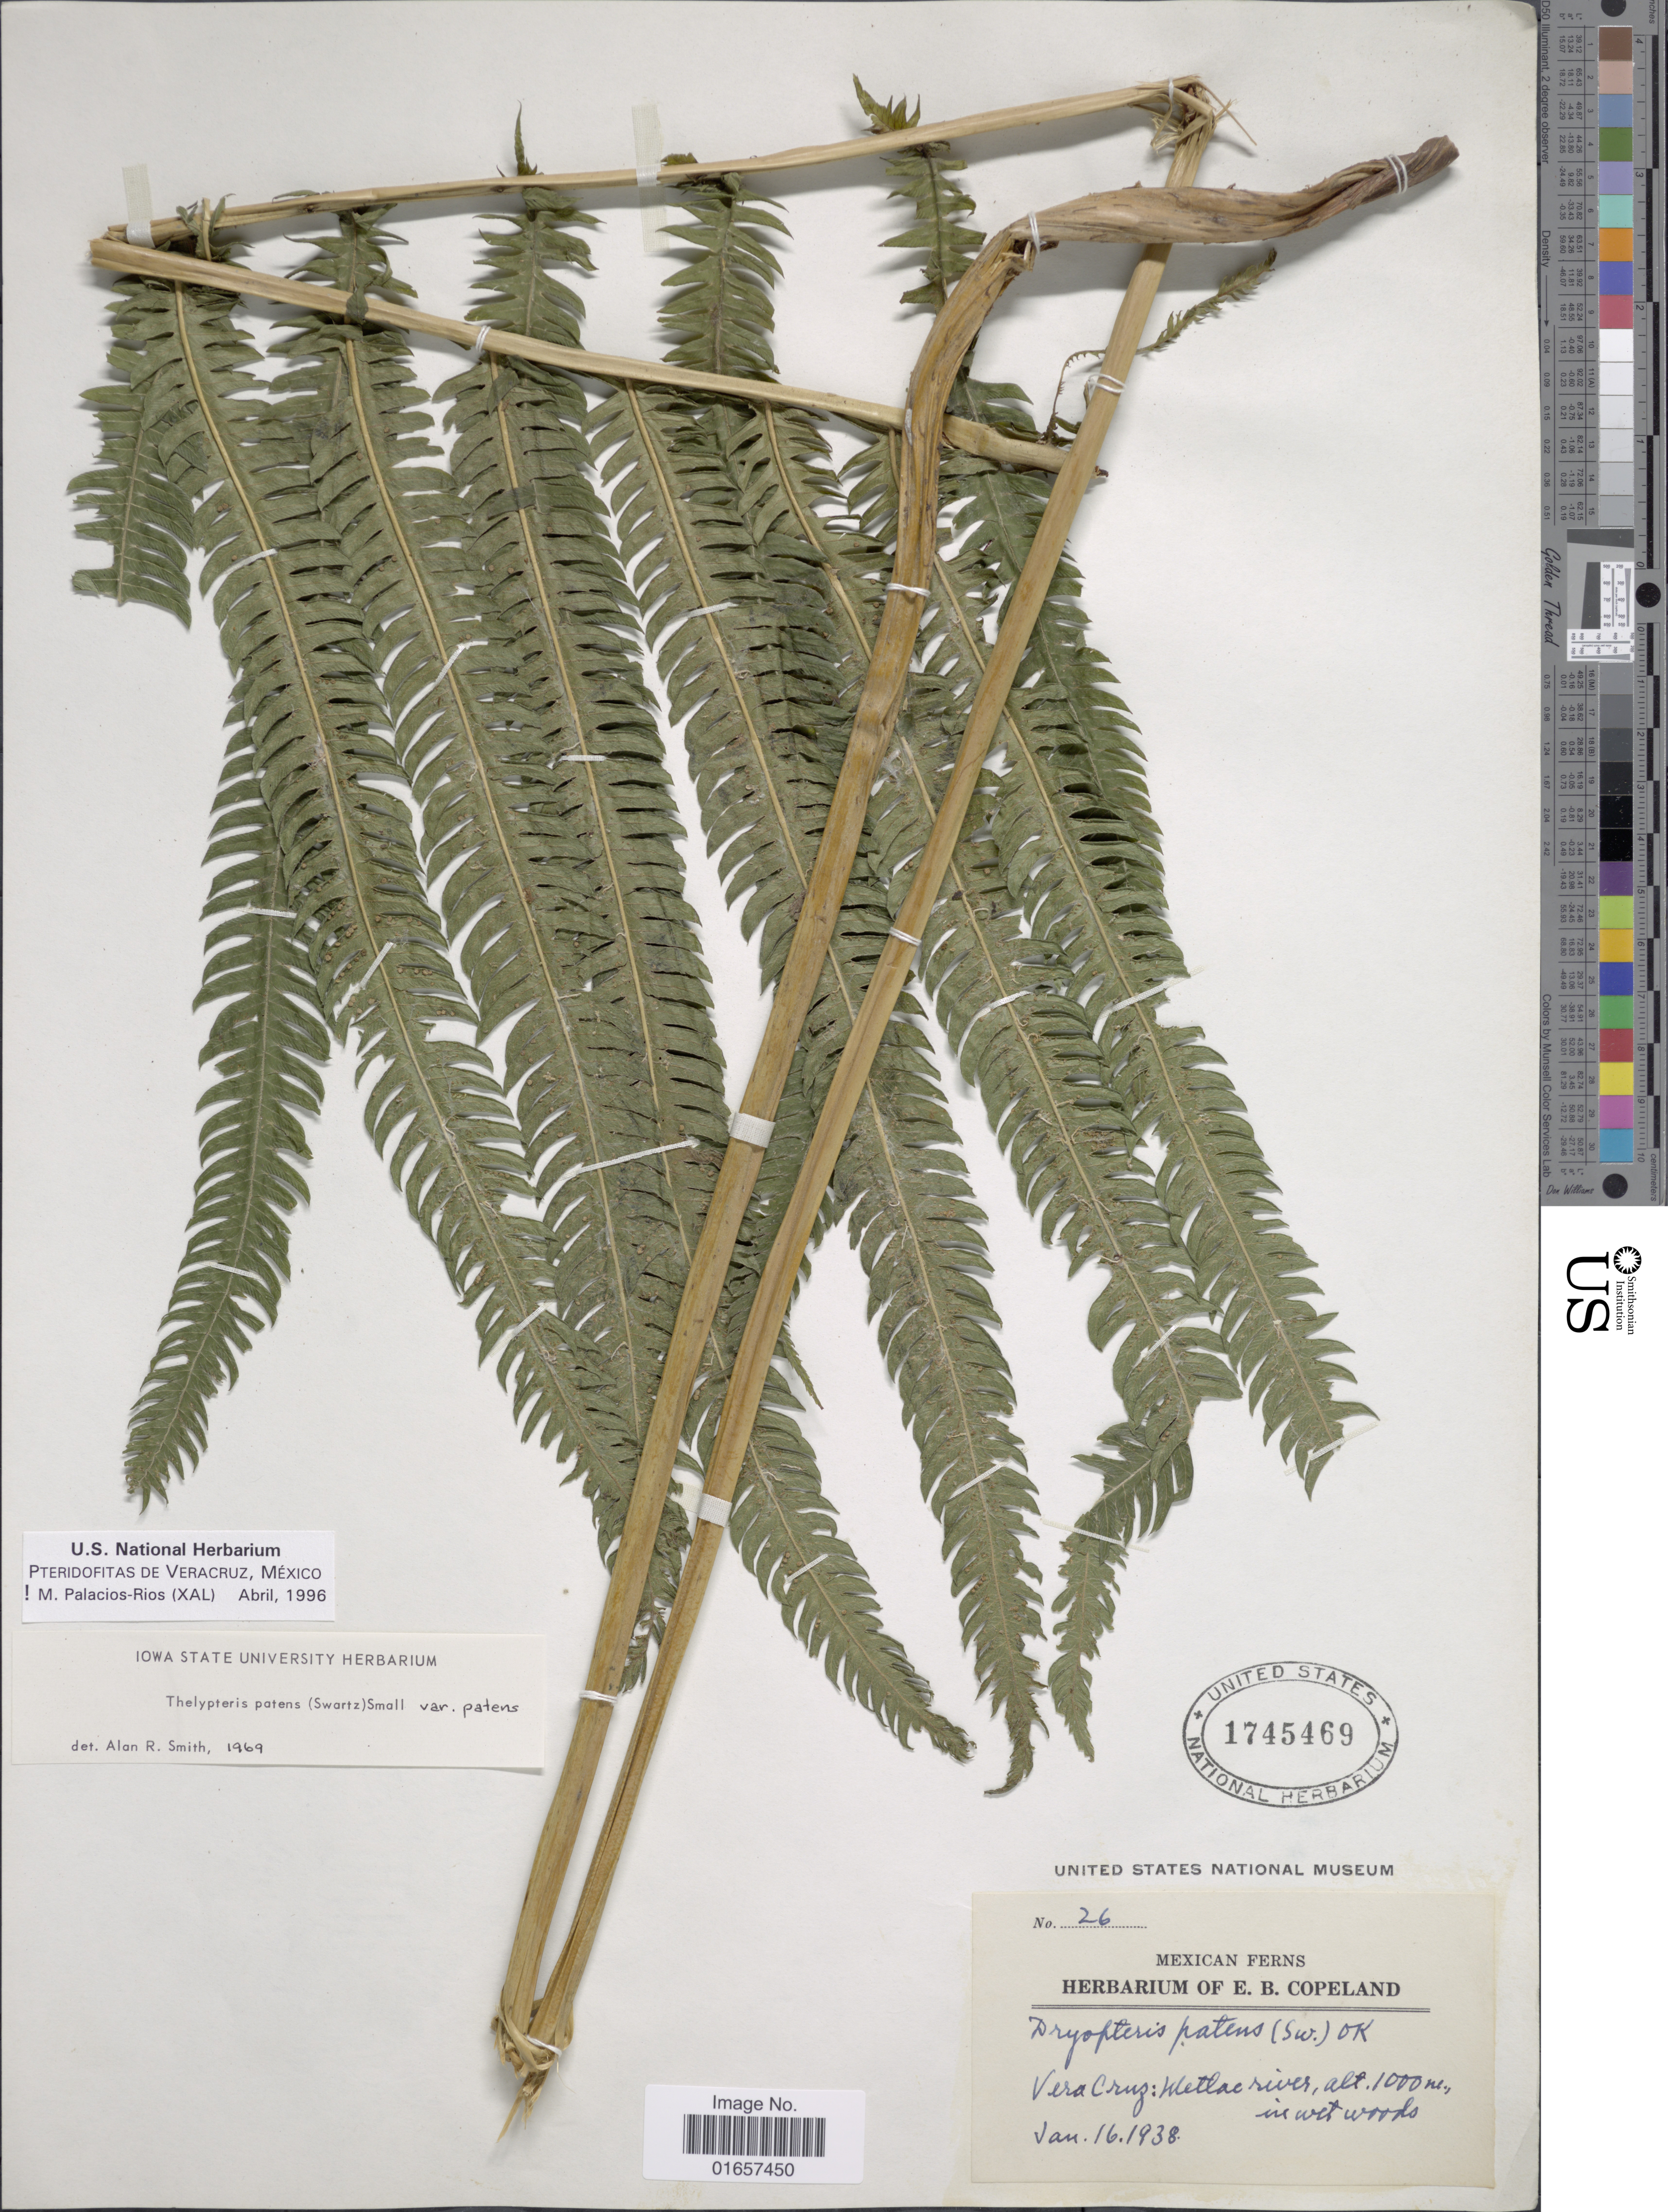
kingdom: Plantae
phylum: Tracheophyta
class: Polypodiopsida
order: Polypodiales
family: Thelypteridaceae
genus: Christella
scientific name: Christella patens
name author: (Sw.) Holttum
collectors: ex herb. E. B. Copeland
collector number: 26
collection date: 1938-01-16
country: Mexico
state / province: Veracruz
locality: Mexican, Vera Cruz: Wetlac river.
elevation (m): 1000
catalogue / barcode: US 1745469